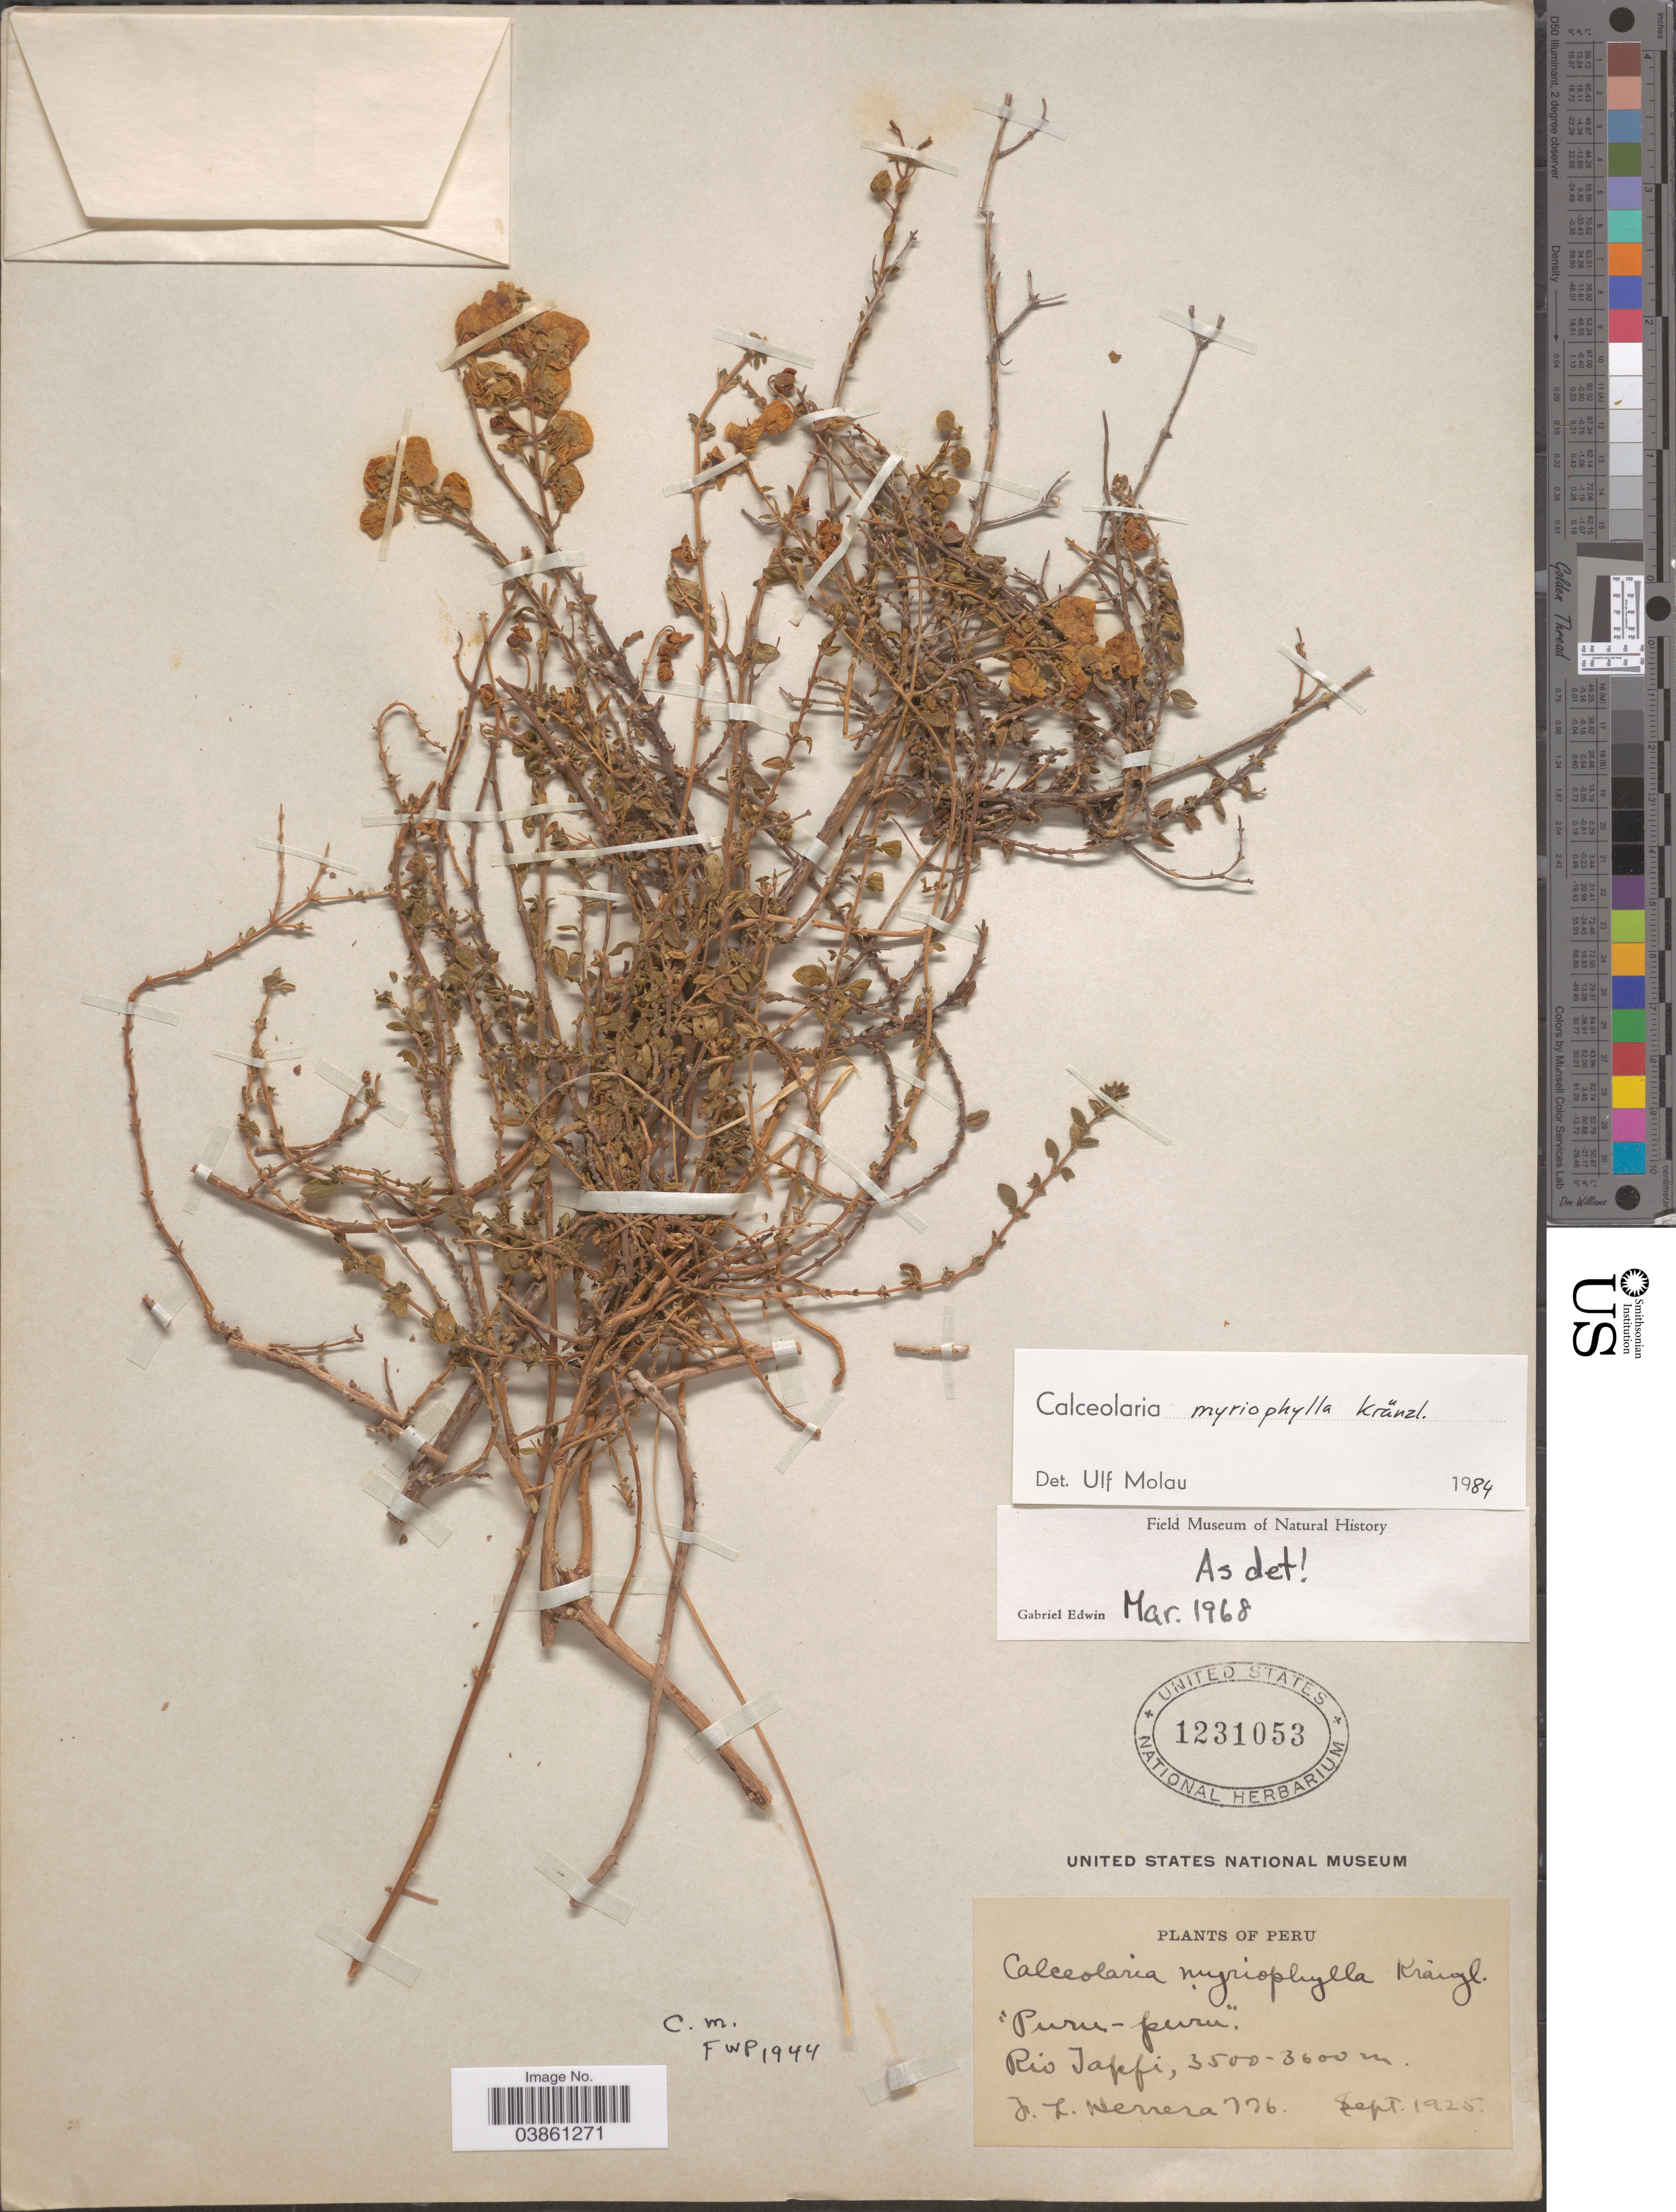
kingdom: Plantae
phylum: Tracheophyta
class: Magnoliopsida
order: Lamiales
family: Calceolariaceae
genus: Calceolaria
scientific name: Calceolaria myriophylla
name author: Kraenzl.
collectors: J. L. Herrera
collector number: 776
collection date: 1925-09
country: Peru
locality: Puru-puru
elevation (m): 3500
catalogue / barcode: US 1231053